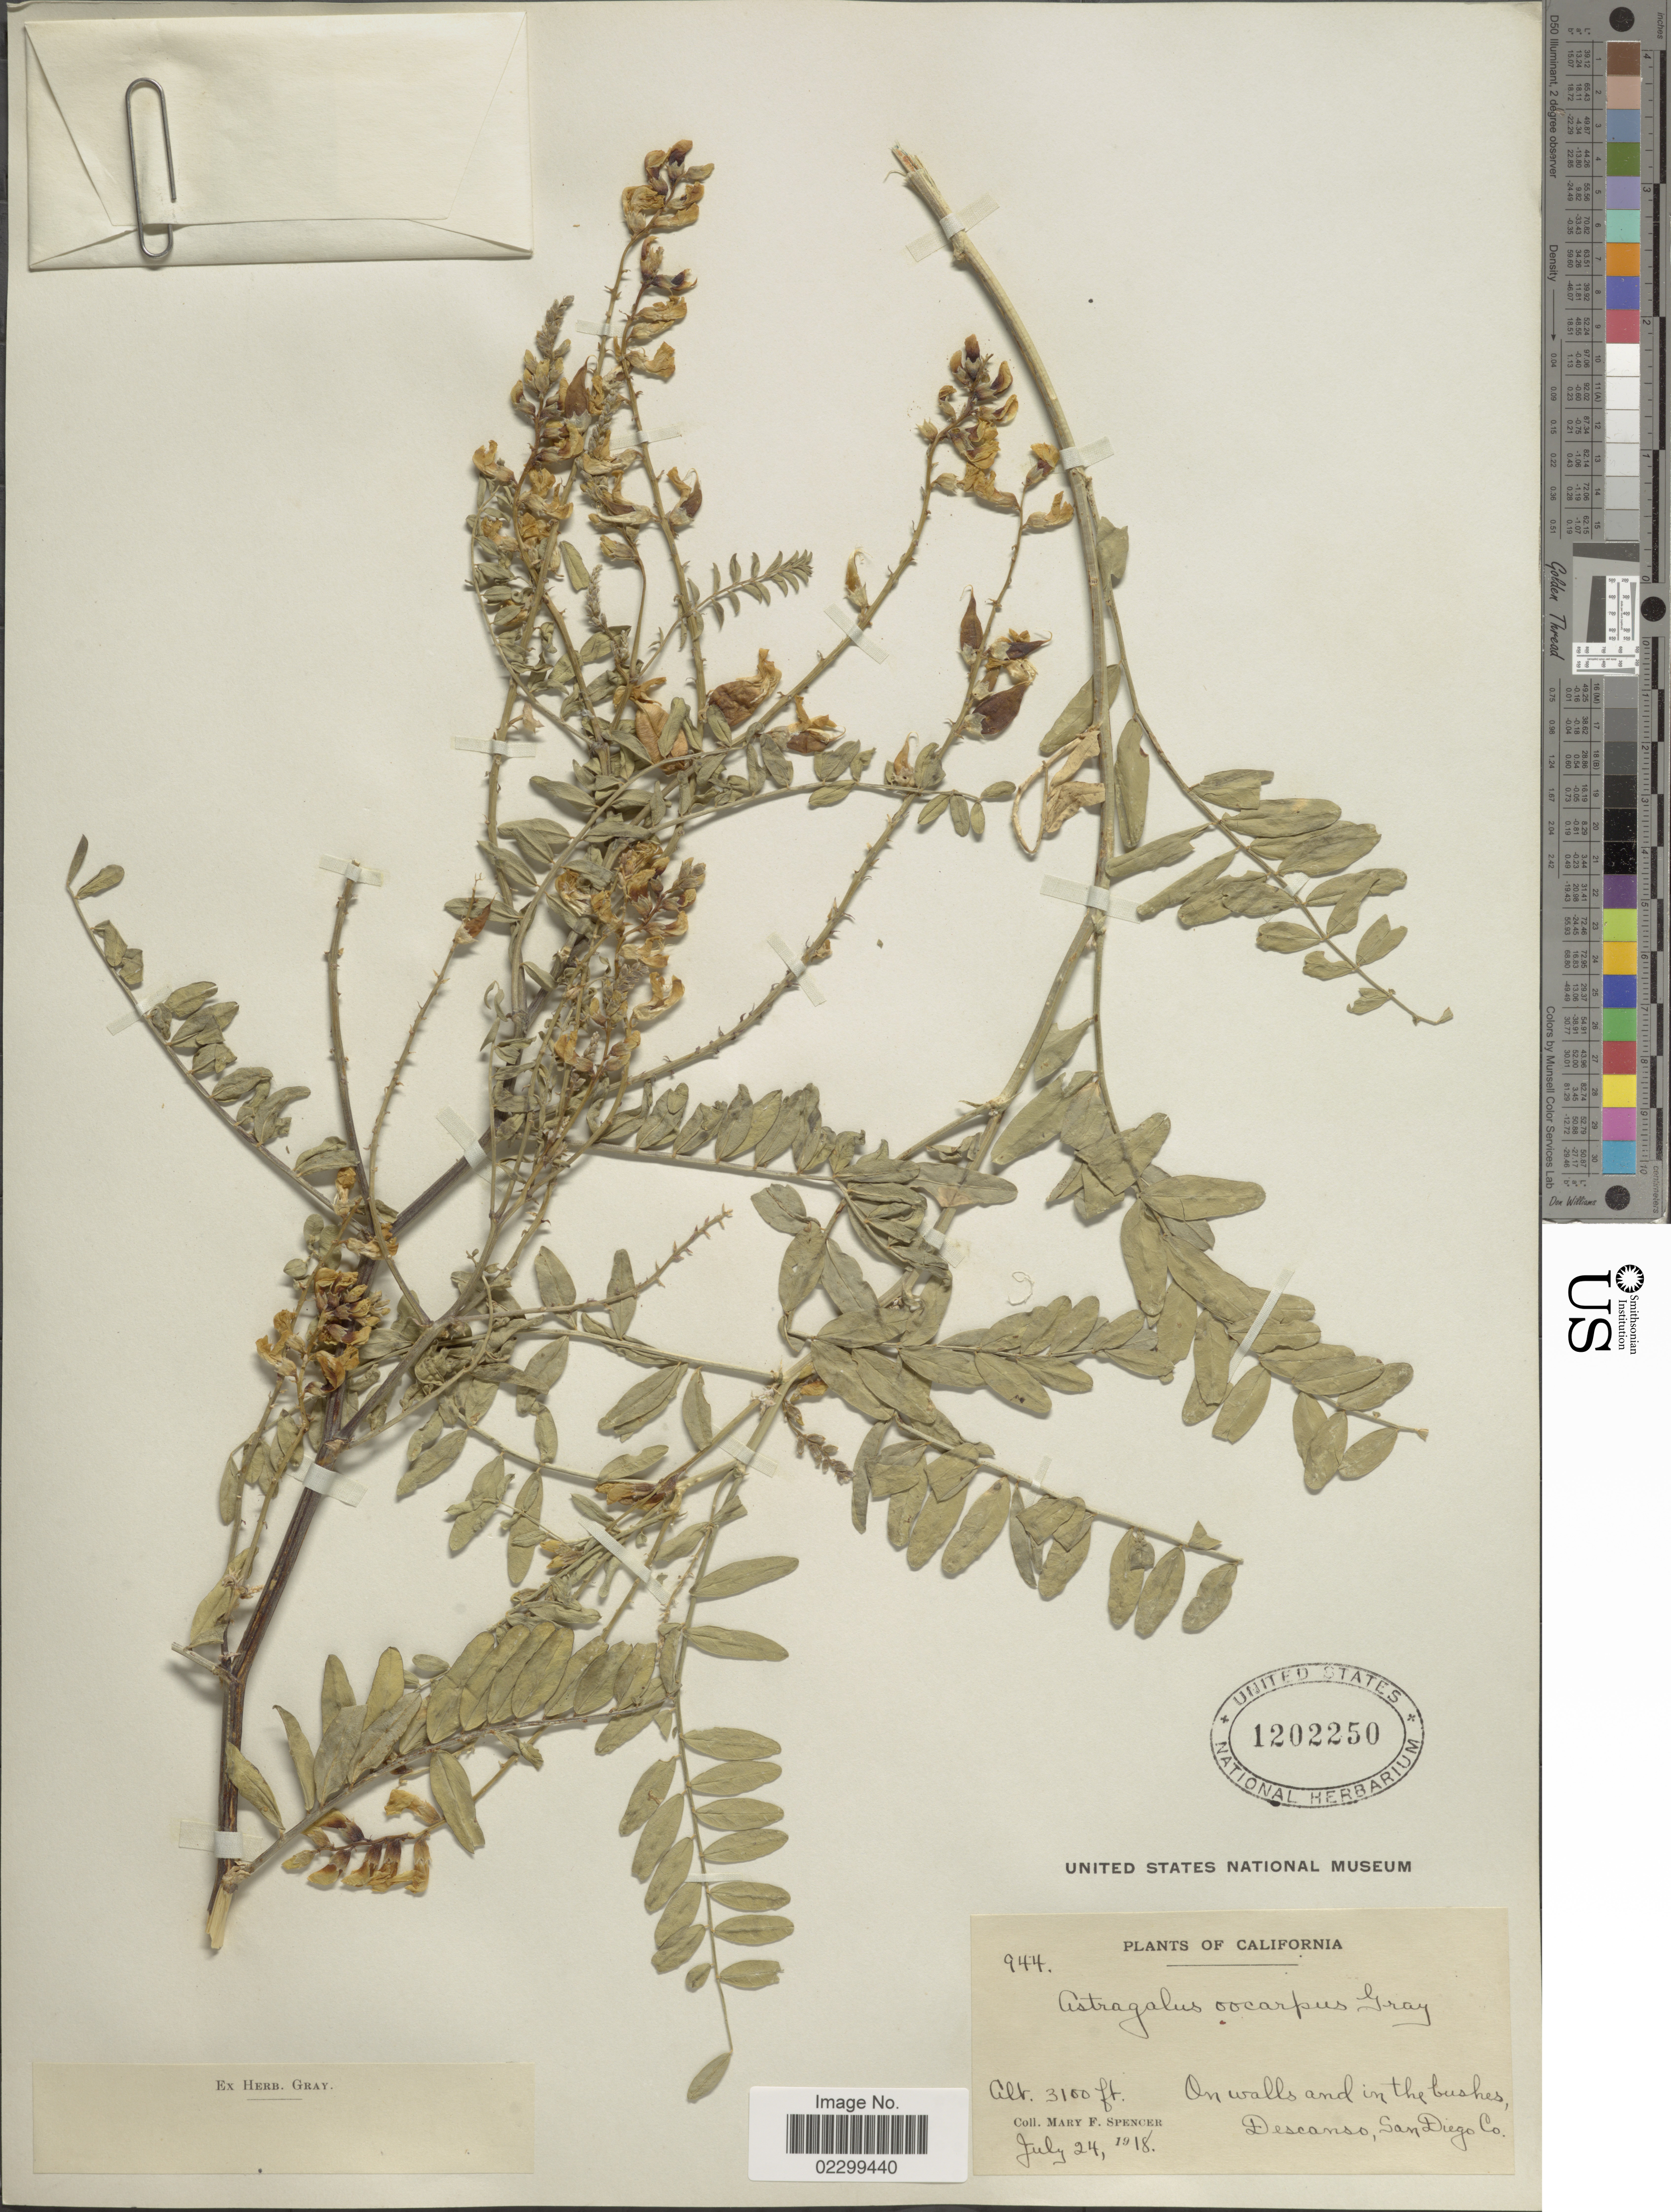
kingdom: Plantae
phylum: Tracheophyta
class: Magnoliopsida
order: Fabales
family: Fabaceae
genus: Astragalus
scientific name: Astragalus oocarpus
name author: A. Gray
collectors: M. Spencer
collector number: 944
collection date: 1918-07-24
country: United States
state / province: California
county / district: San Diego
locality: Descanso, San Diego Co.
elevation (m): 945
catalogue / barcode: US 1202250